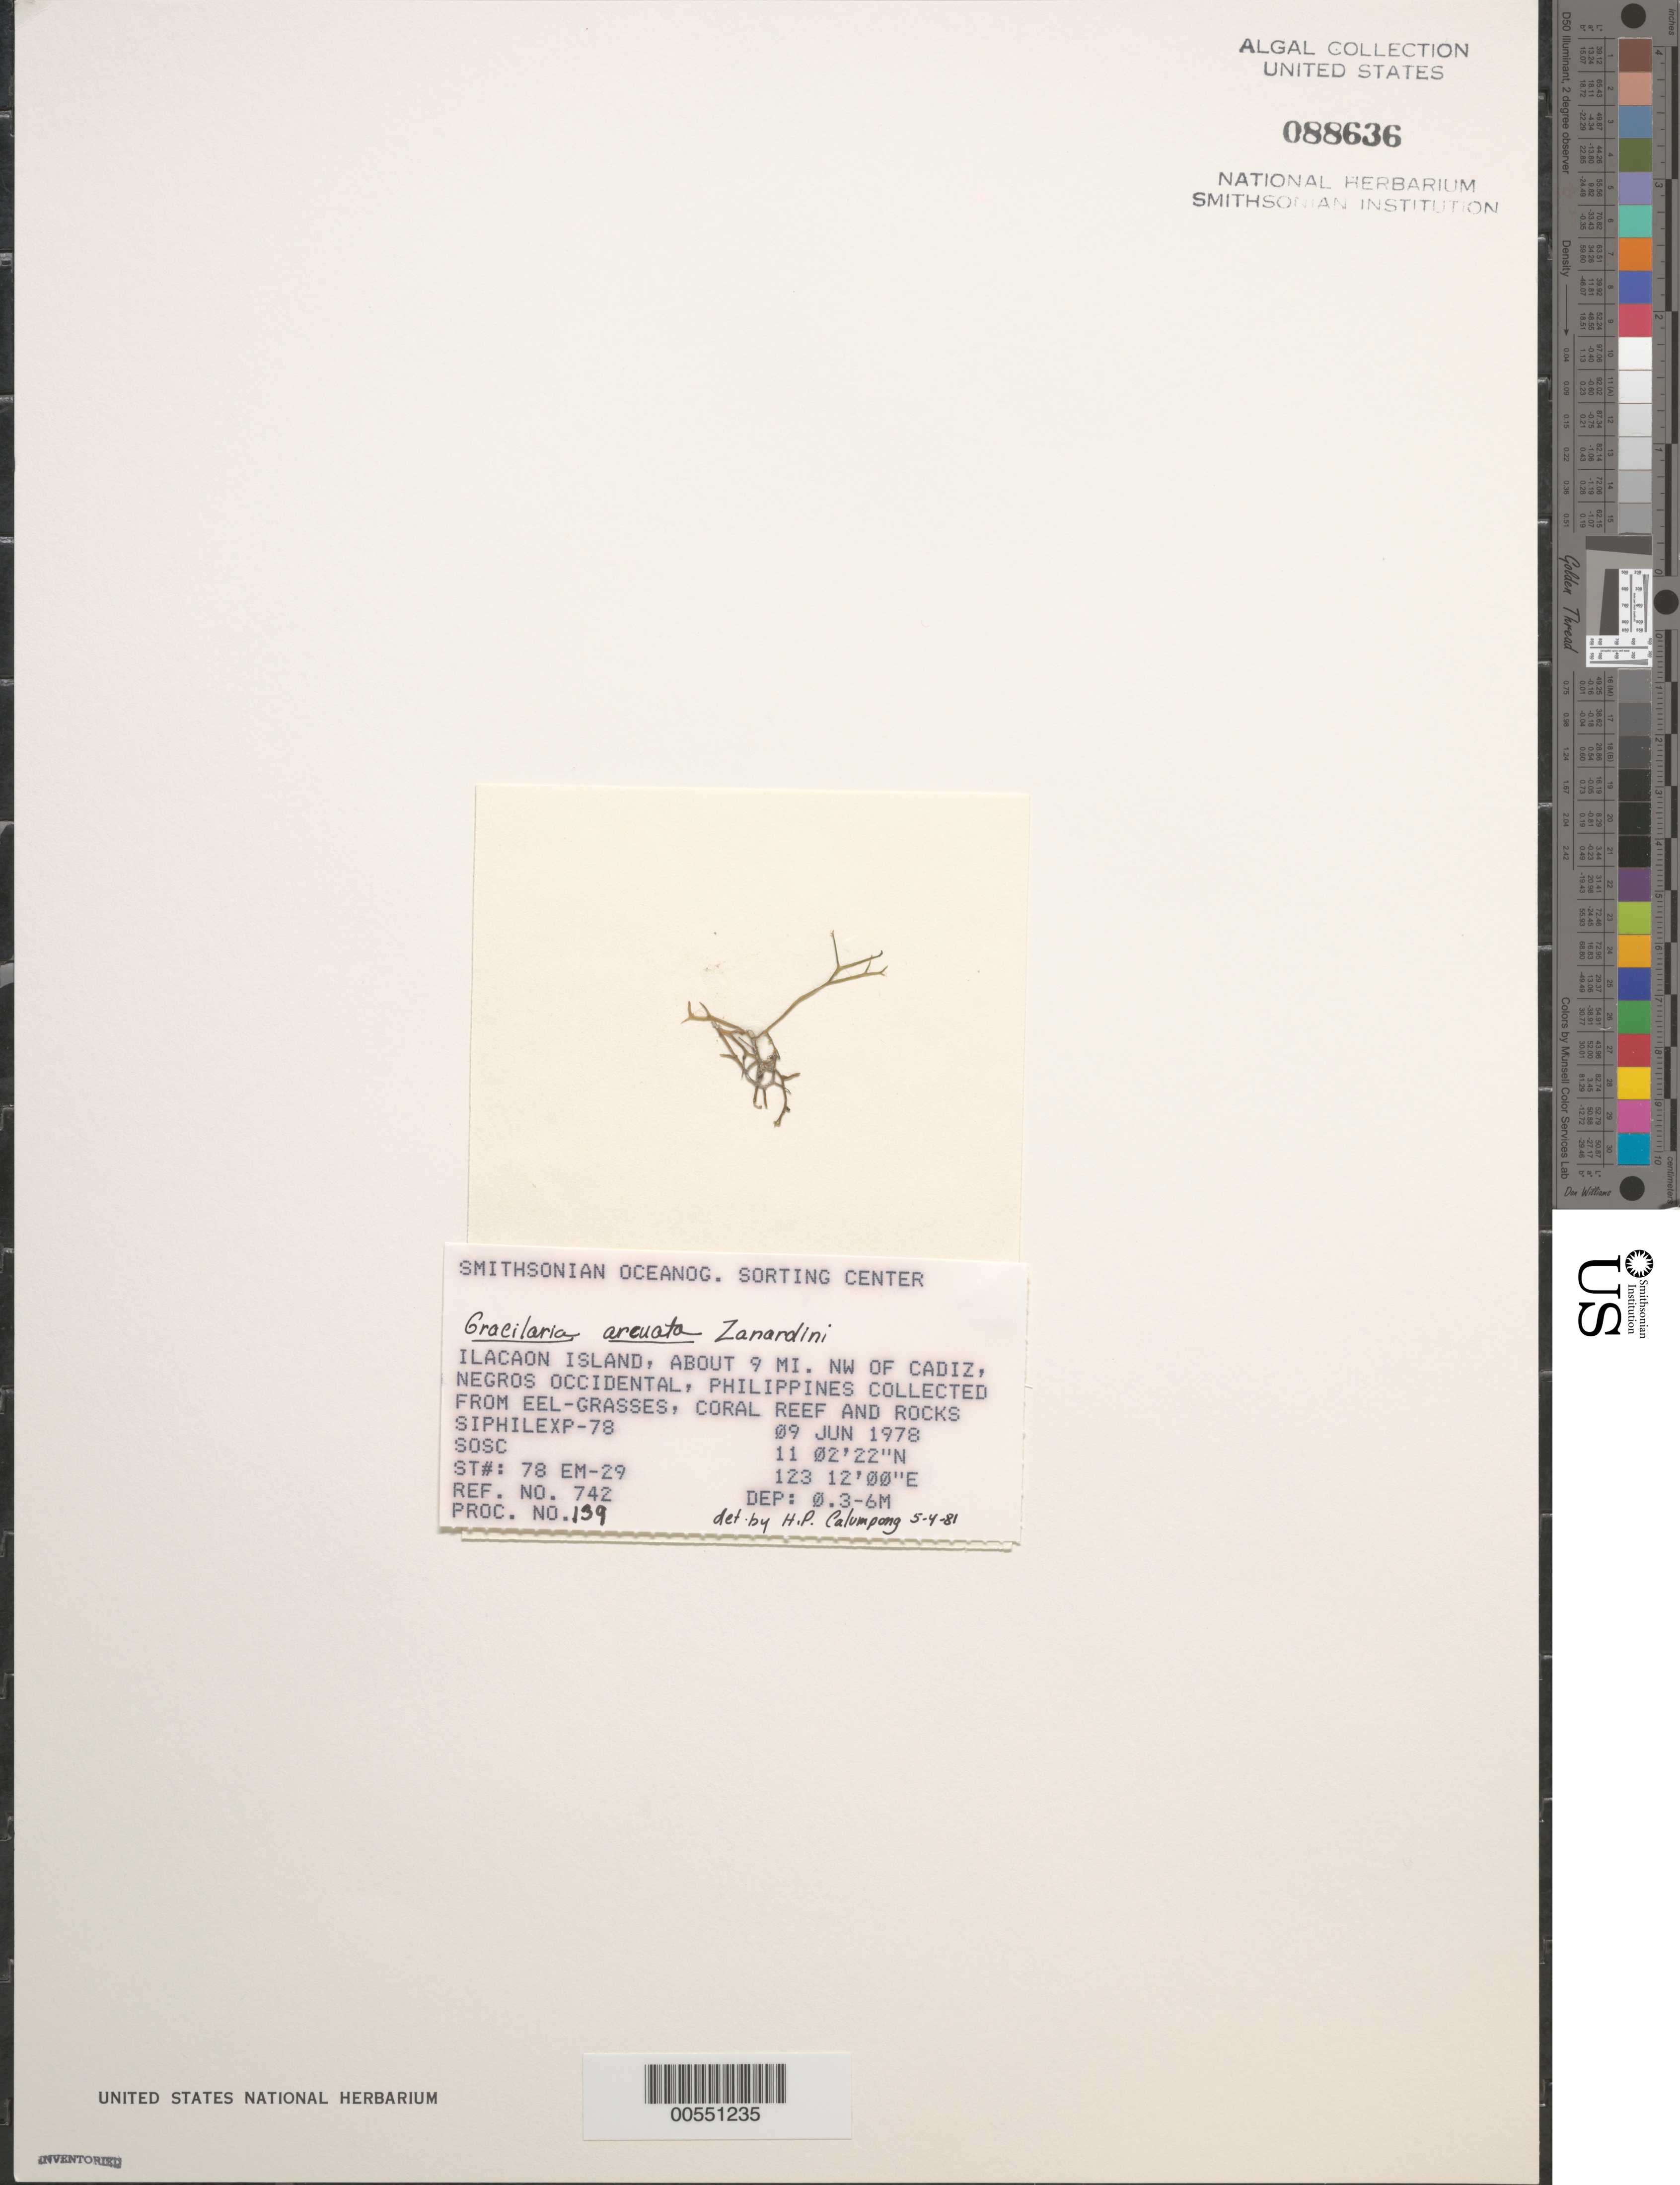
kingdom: Plantae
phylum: Rhodophyta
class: Florideophyceae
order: Gracilariales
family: Gracilariaceae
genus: Gracilaria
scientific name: Gracilaria arcuata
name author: Zanardini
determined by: Calumpong, H. P.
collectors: SOSC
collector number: Station 78 Em-29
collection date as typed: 09 Jun 1978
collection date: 1978-06-09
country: Philippines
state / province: Western Visayas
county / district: Negros Occidental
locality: Ilacaon island, northwest of cadiz, negros occidental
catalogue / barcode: US 88636